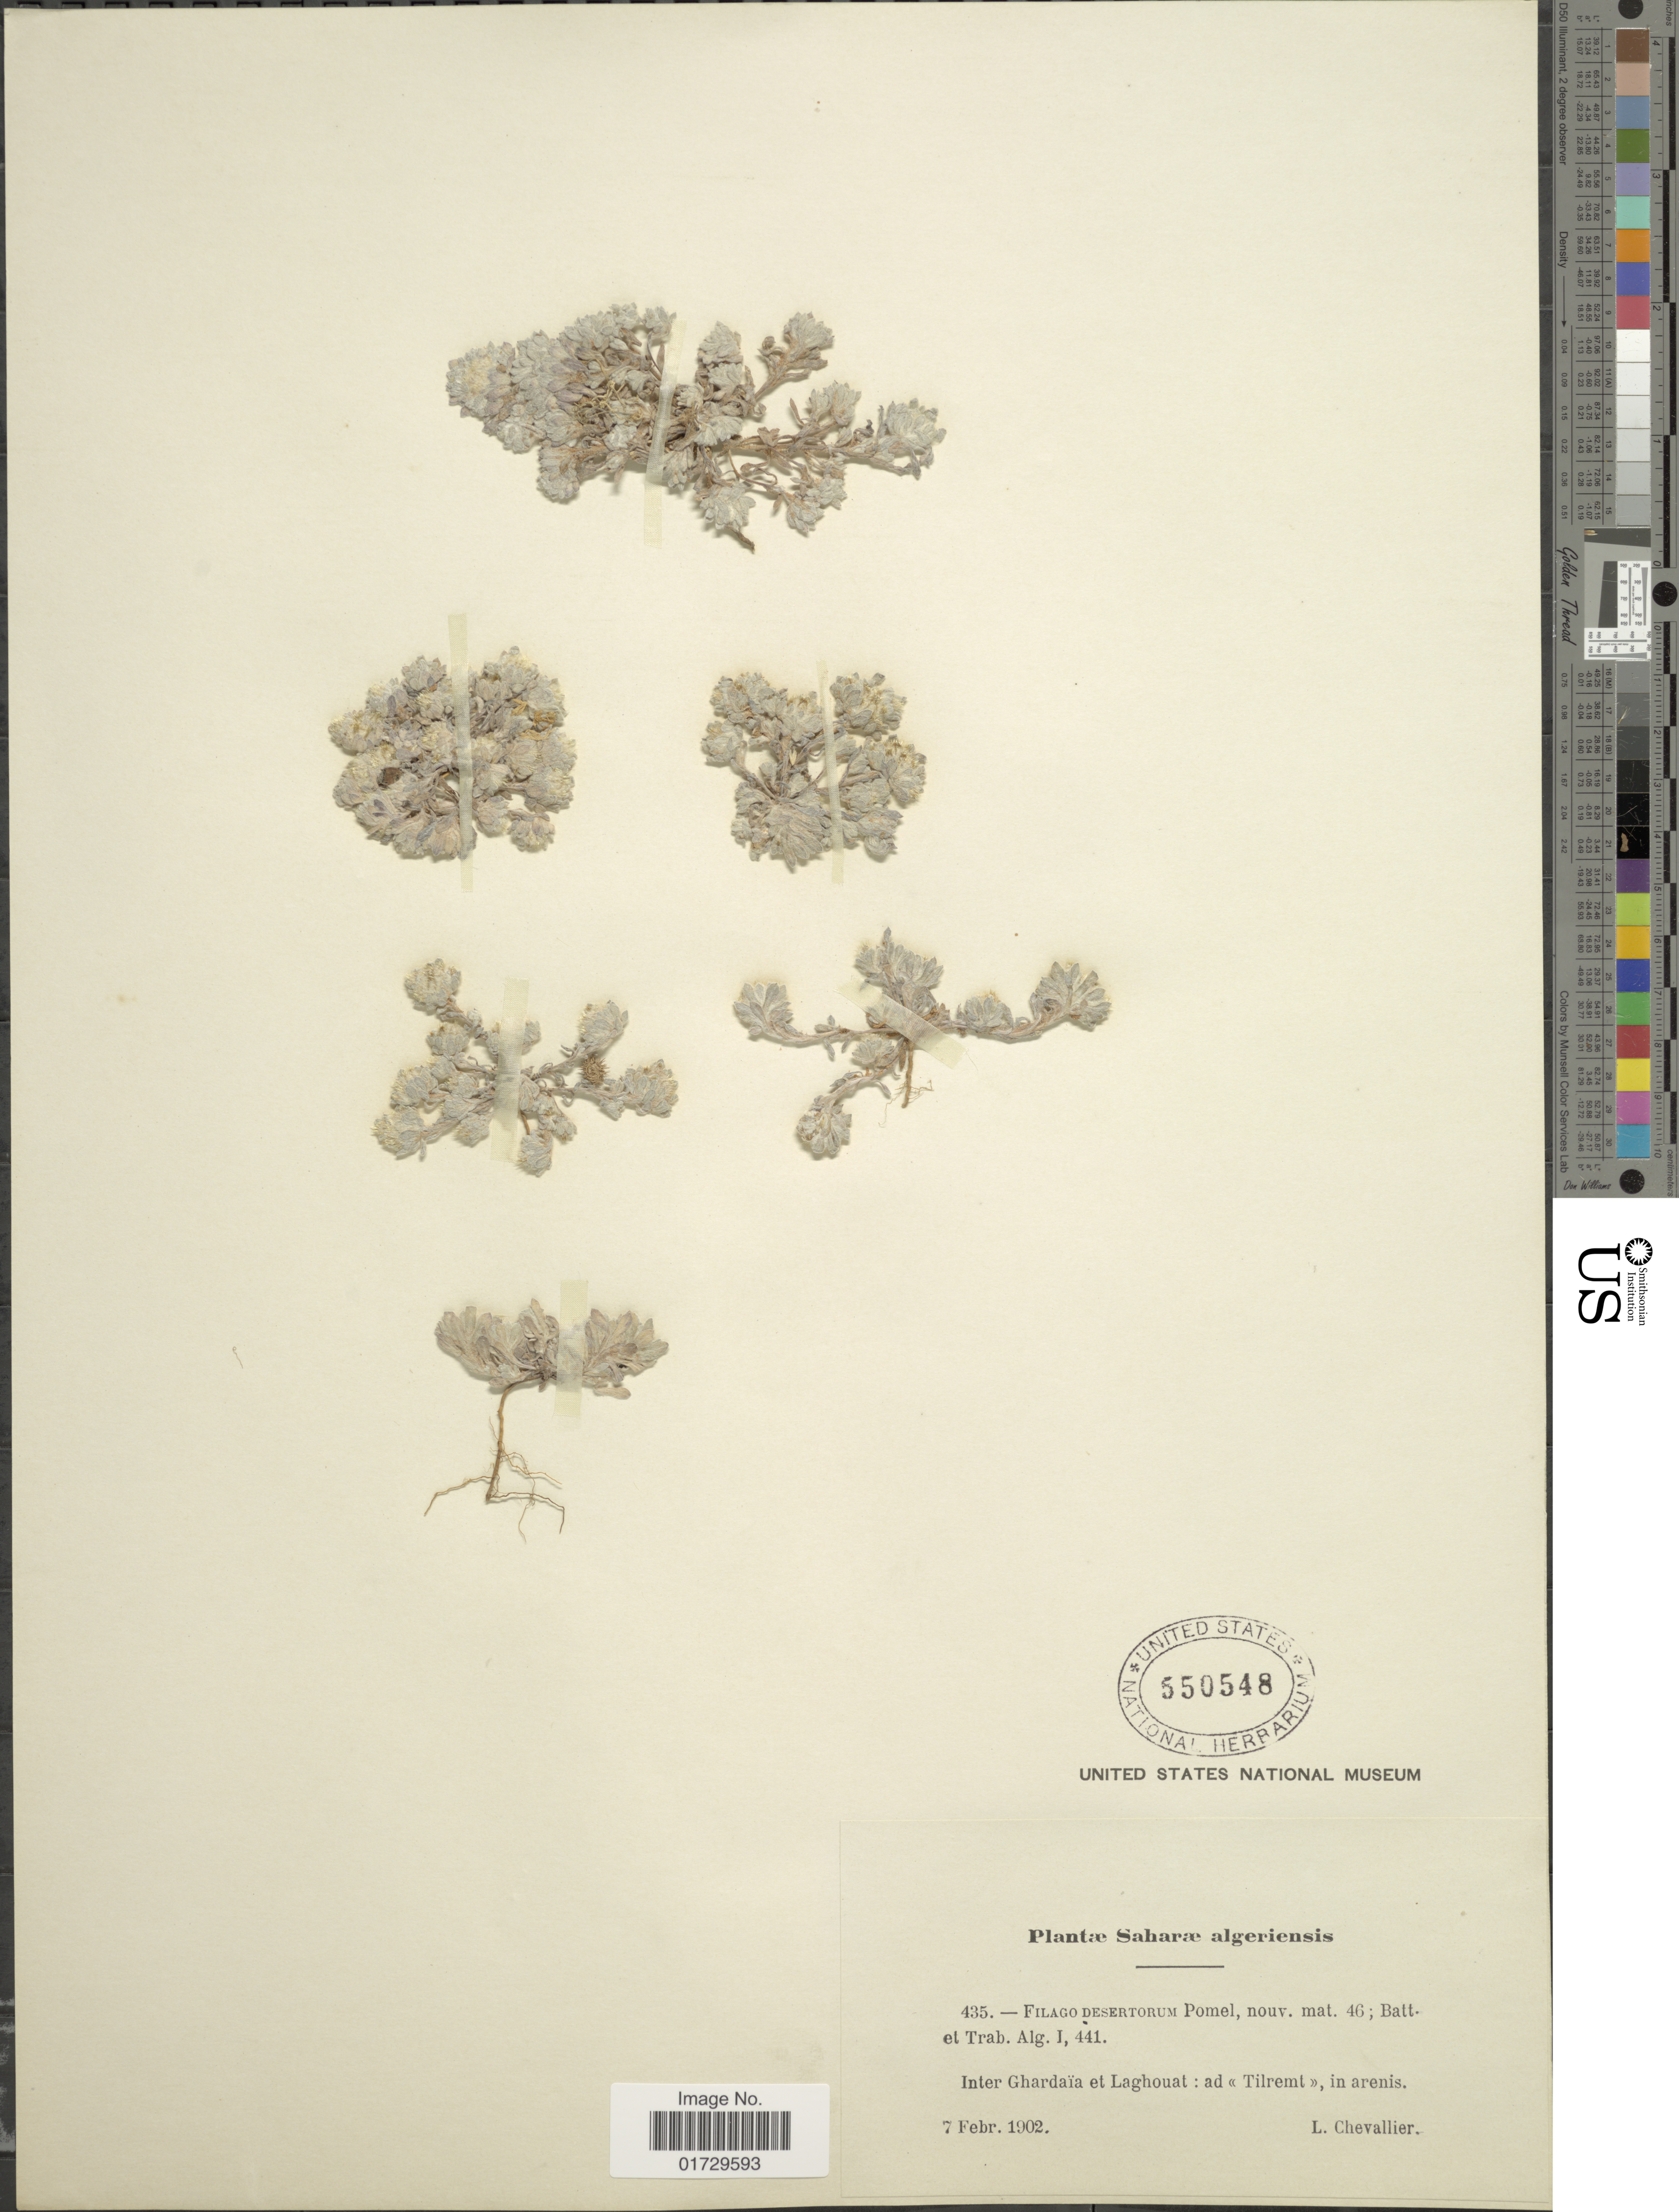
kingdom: Plantae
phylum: Tracheophyta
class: Magnoliopsida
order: Asterales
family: Asteraceae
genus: Filago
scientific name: Filago desertorum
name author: Pomel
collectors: L. Chevallier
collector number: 435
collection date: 1902-02-07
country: Algeria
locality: Saharae algeriensis, Inter Ghardaia et Laghouat: ad << Tilremt >>, in arenis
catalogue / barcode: US 550548